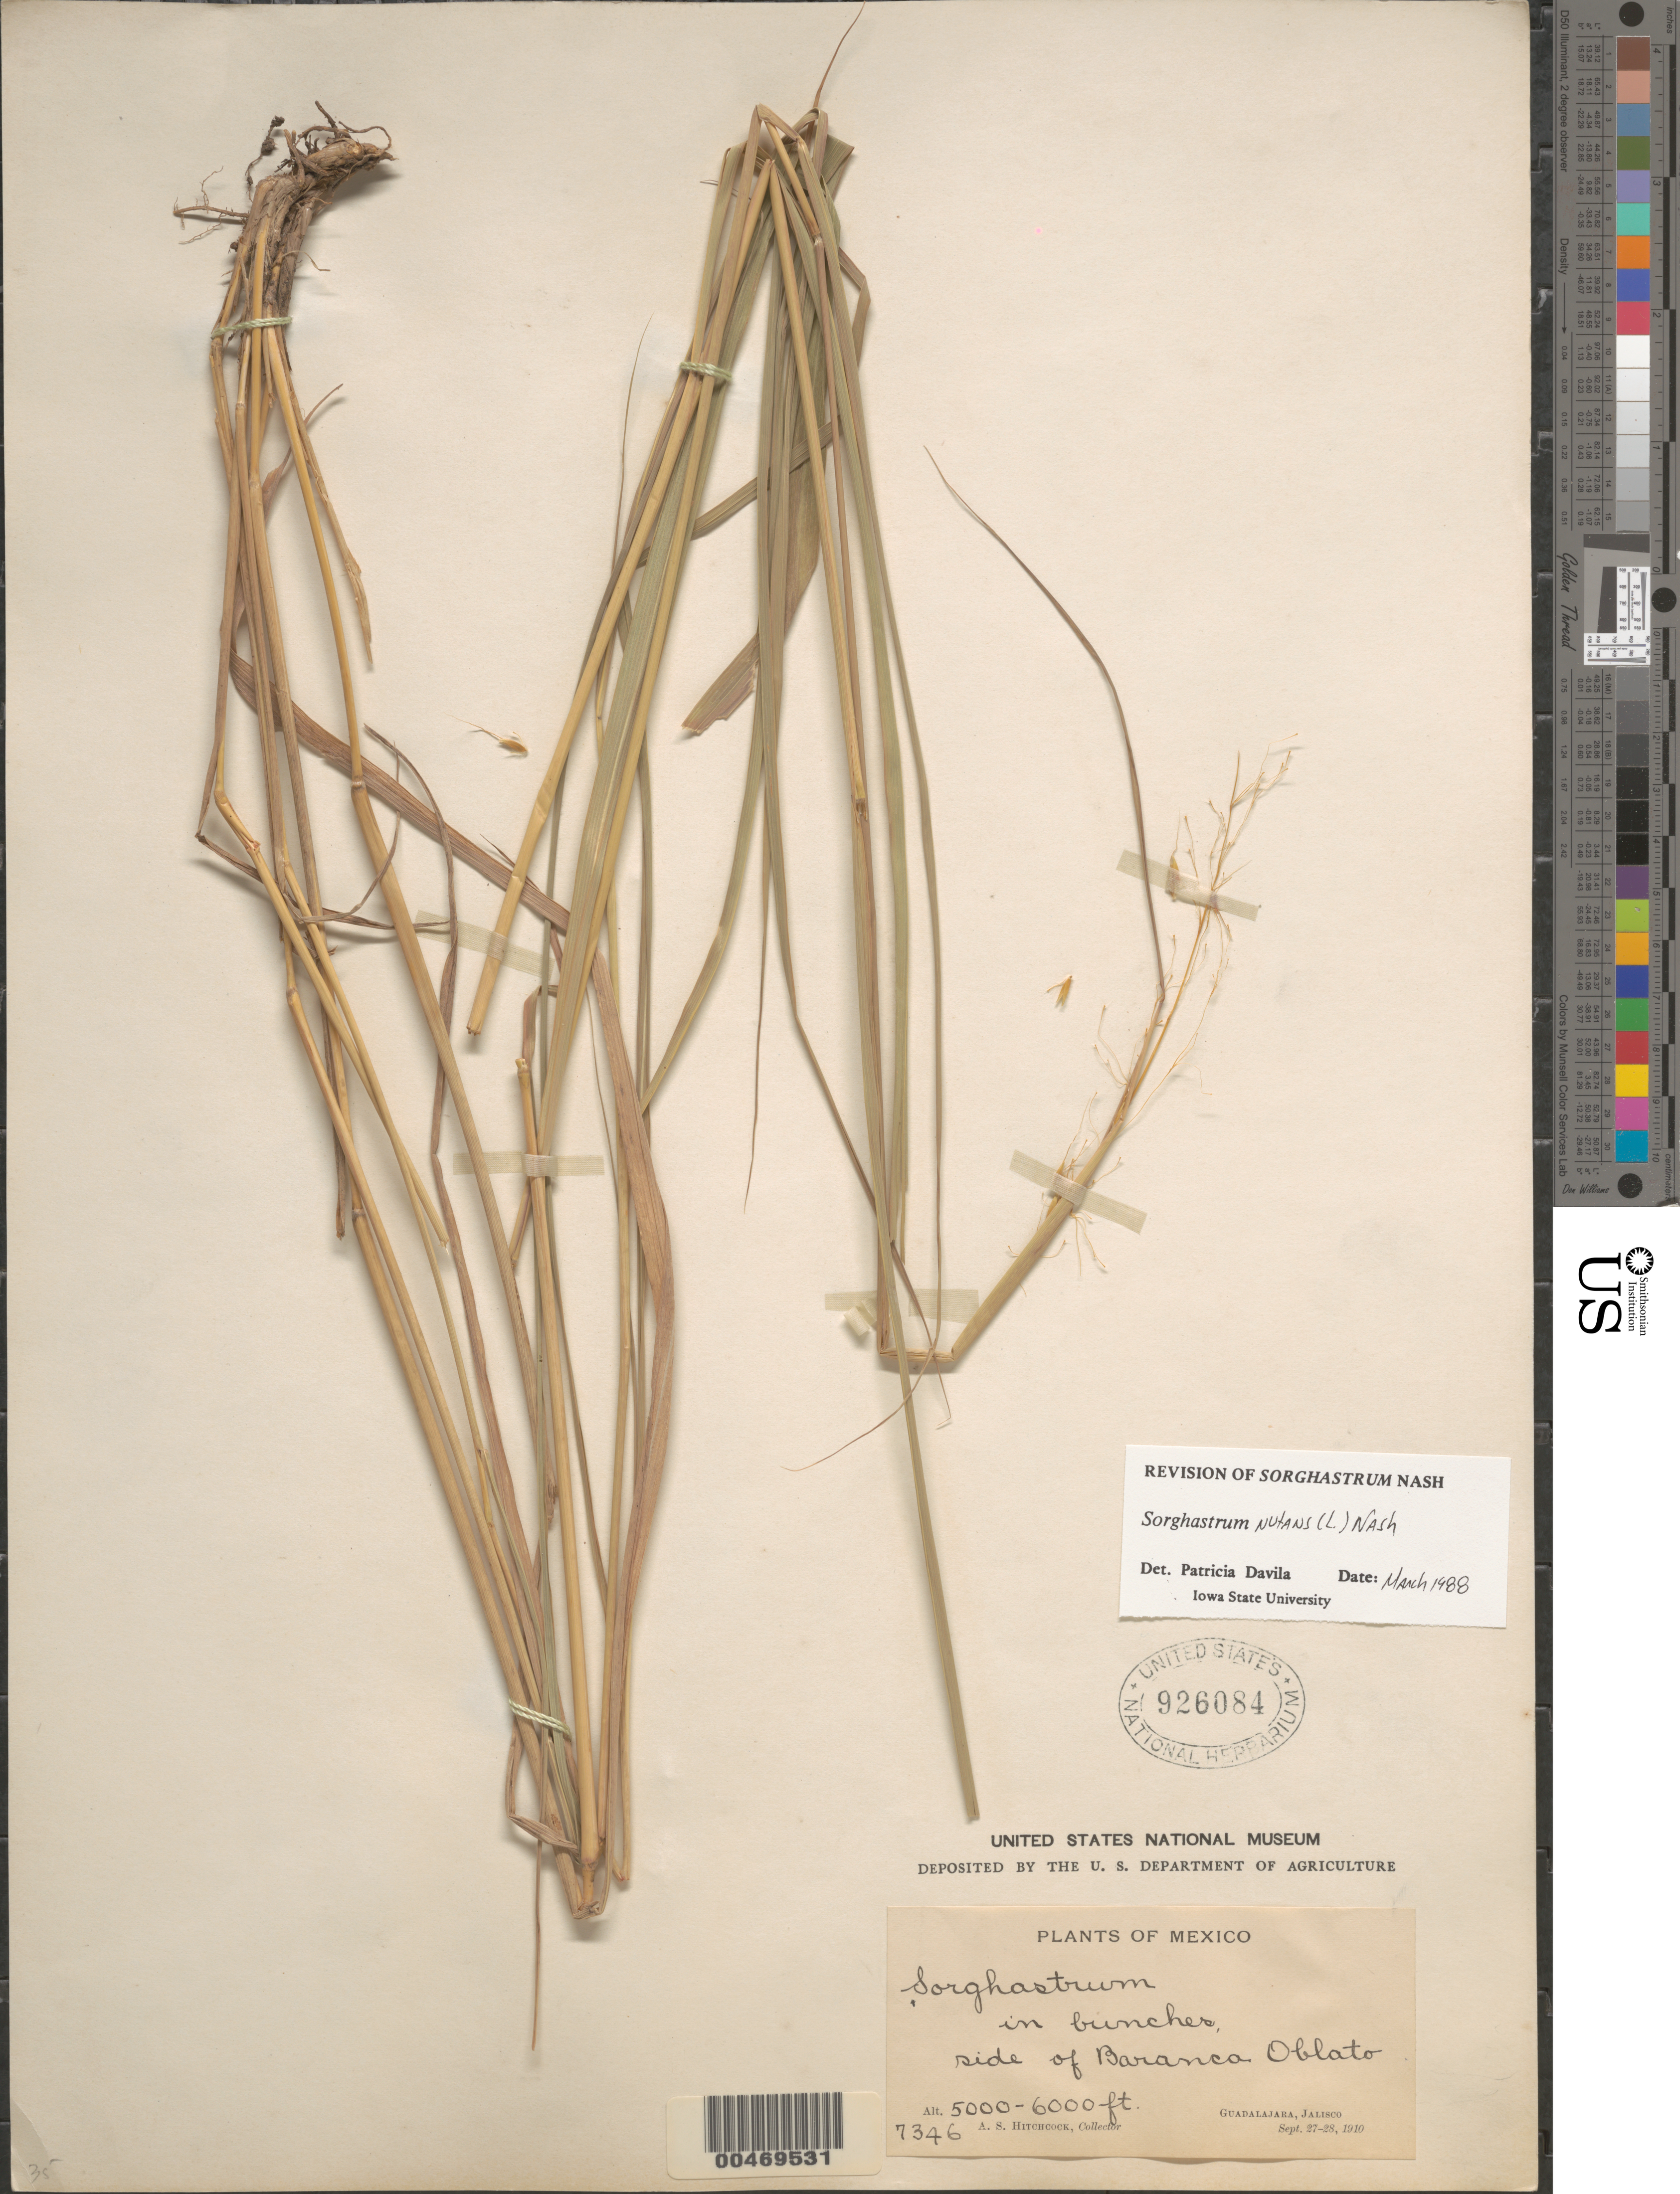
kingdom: Plantae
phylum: Tracheophyta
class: Liliopsida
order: Poales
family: Poaceae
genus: Sorghastrum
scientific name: Sorghastrum nutans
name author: (L.) Nash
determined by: Dávila, P. D.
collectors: A. S. Hitchcock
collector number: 7346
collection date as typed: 27 Sep 1910 to 28 Sep 1910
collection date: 1910-09-27/1910-09-28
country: Mexico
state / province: Jalisco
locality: Side of Baranca Oblato, Guadalajara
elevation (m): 1524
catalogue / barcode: US 926084